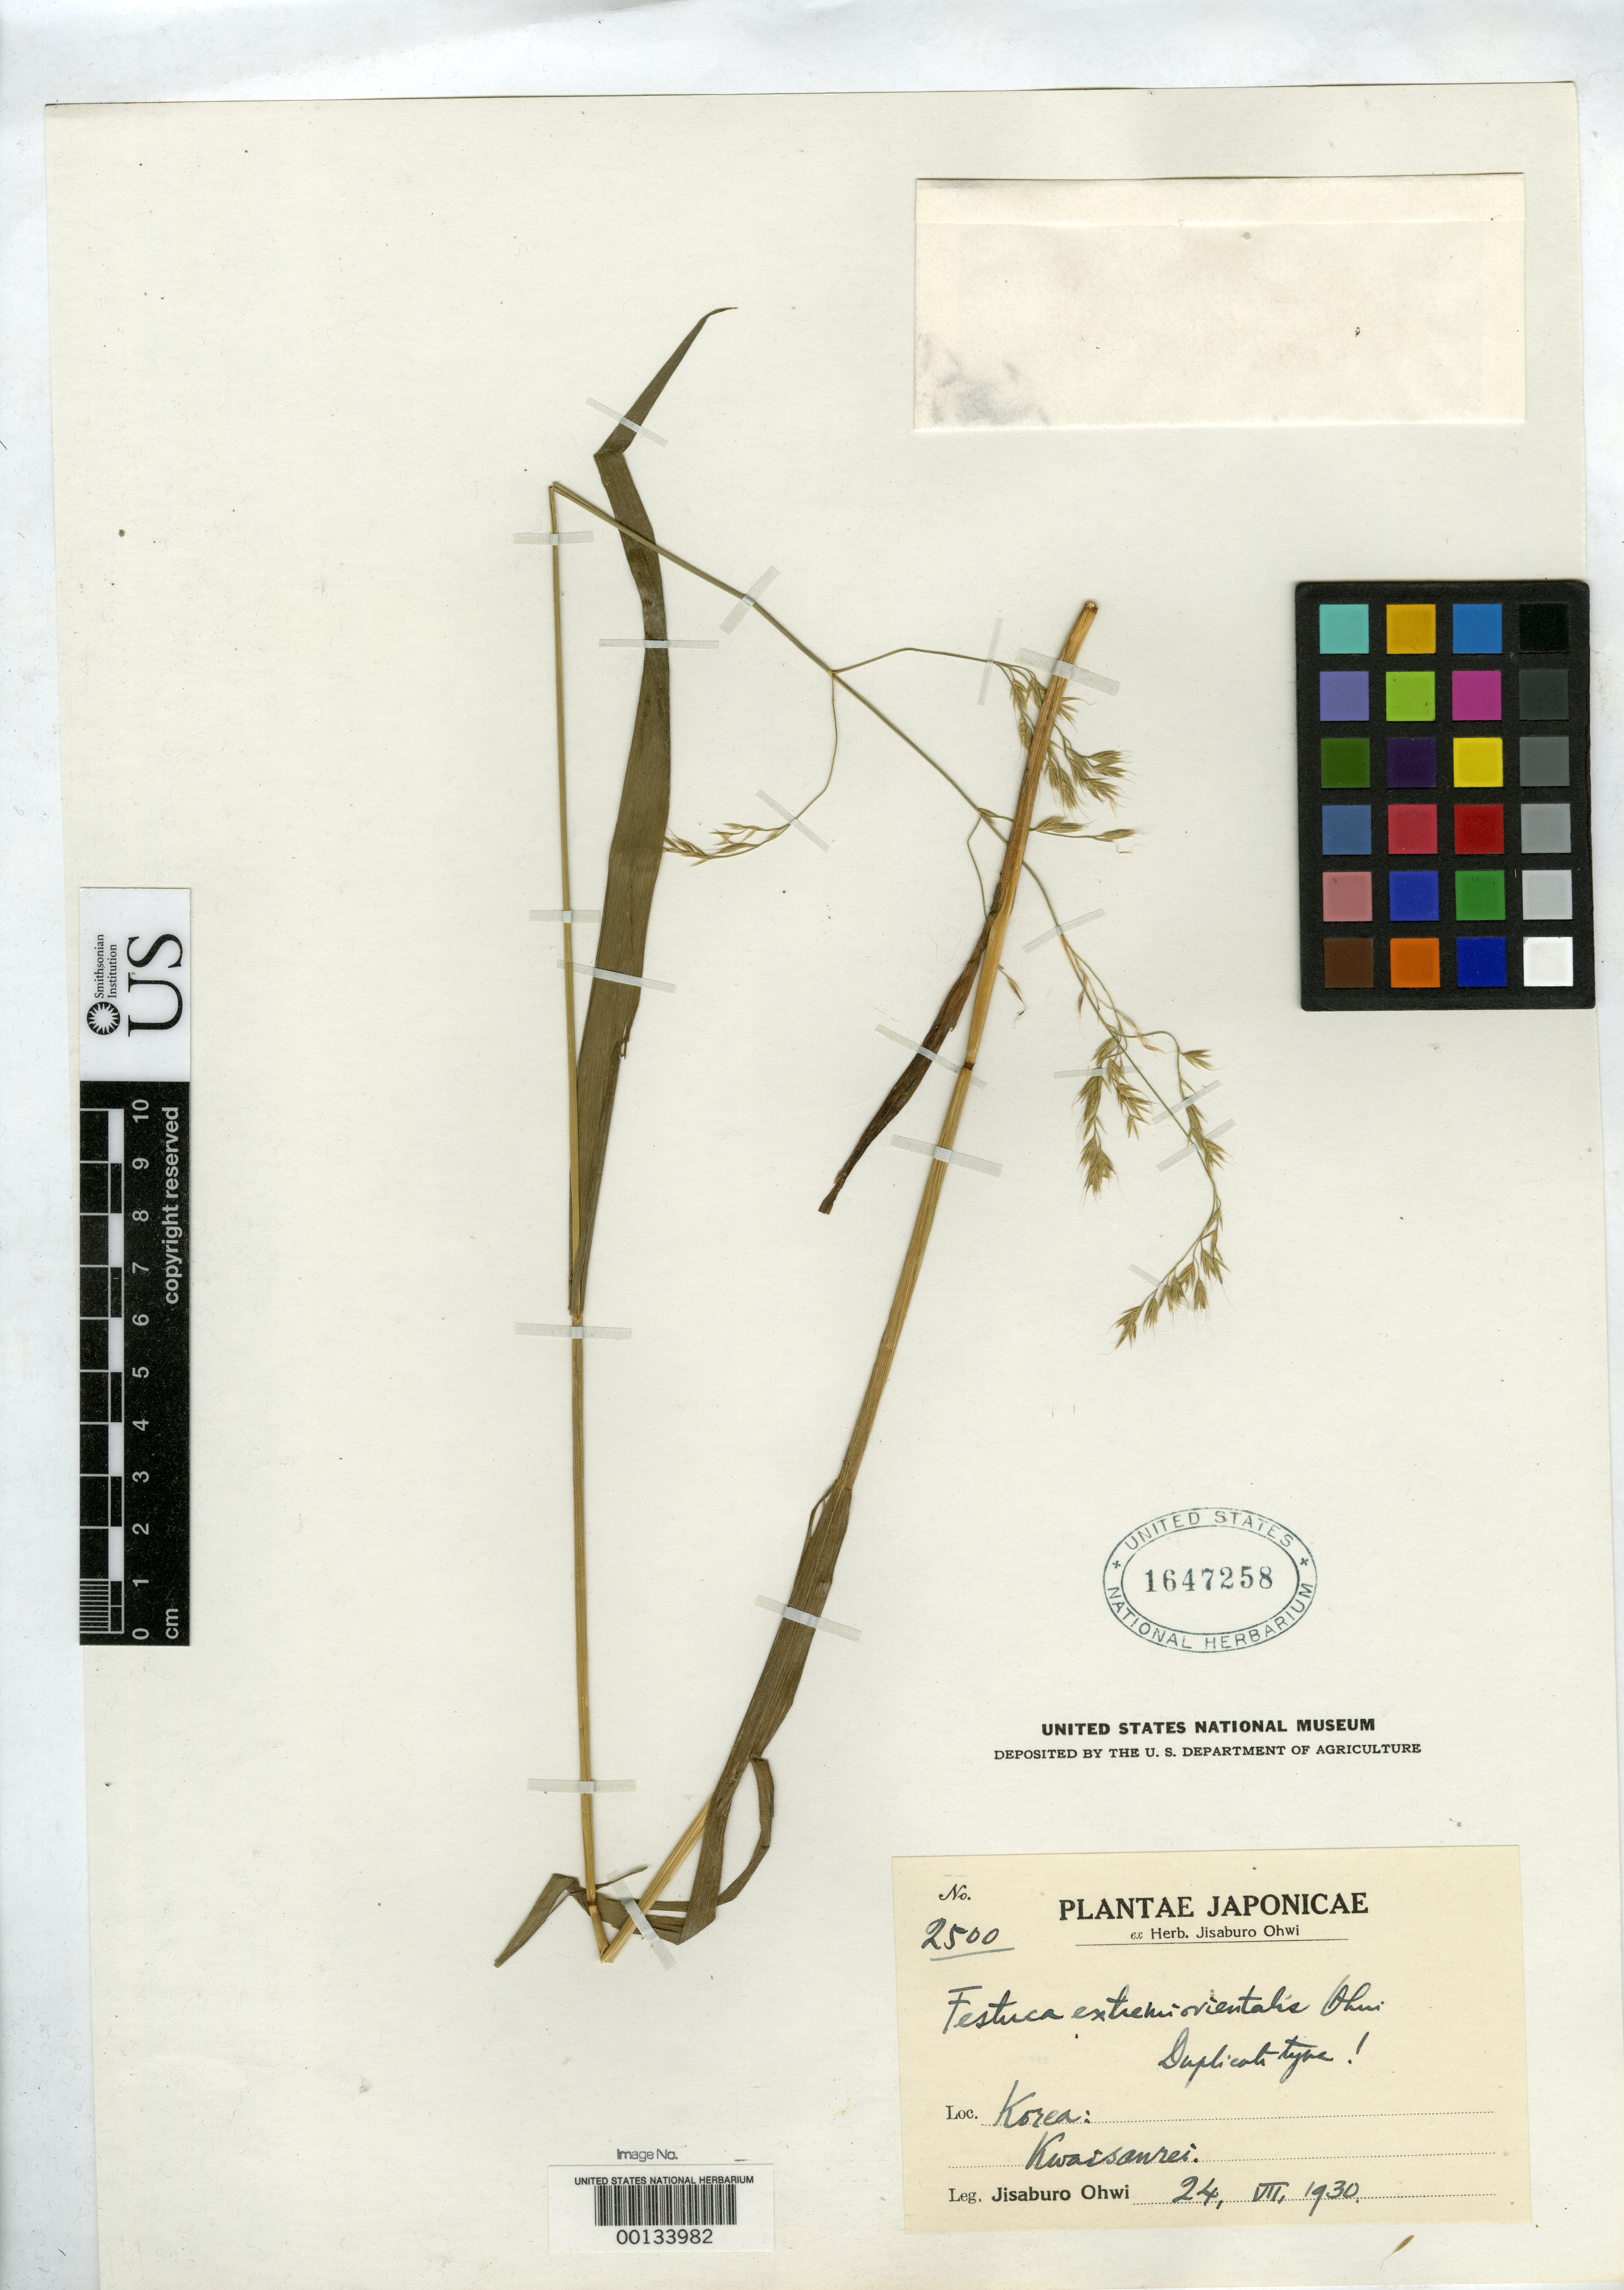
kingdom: Plantae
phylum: Tracheophyta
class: Liliopsida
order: Poales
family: Poaceae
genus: Festuca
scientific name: Festuca extremiorientalis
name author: Ohwi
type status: Isotype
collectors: J. Ohwi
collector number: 2500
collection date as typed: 24 Jul 1930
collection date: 1930-07-24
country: North Korea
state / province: North Hamgyong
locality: Kwaisanrei.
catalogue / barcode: US 1647258